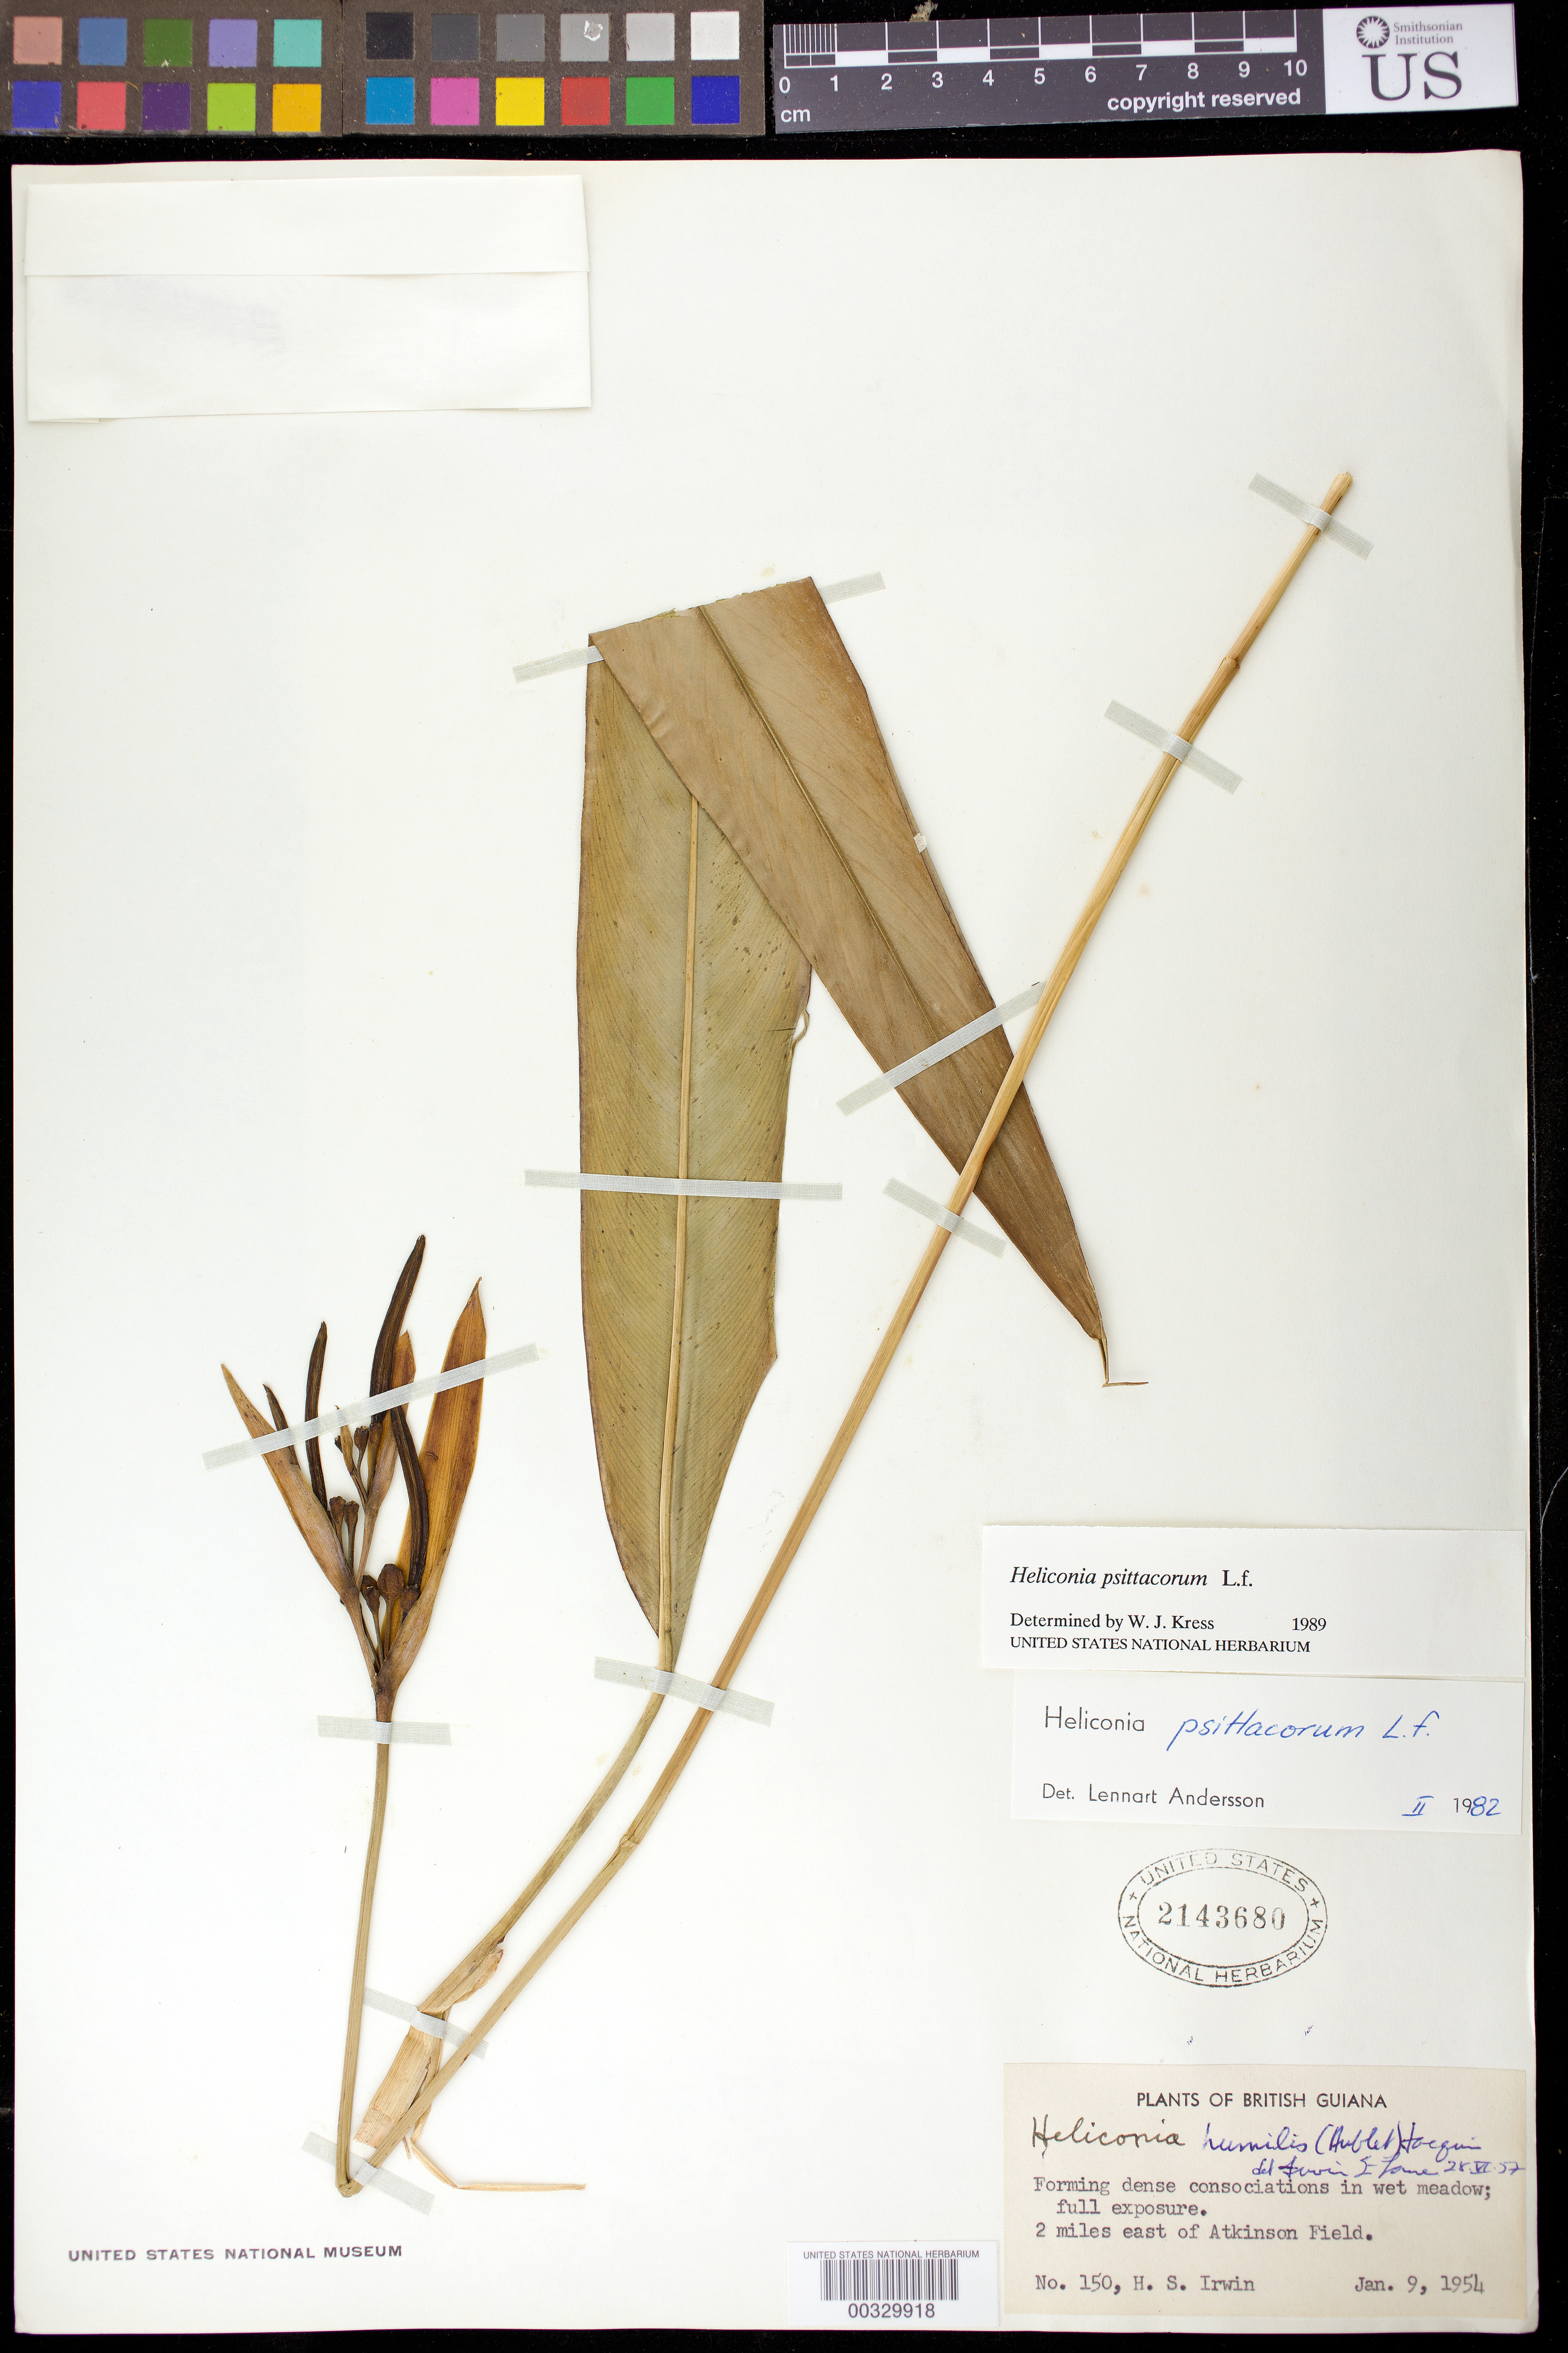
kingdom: Plantae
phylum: Tracheophyta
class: Liliopsida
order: Zingiberales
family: Heliconiaceae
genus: Heliconia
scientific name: Heliconia psittacorum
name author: L. f.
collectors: H. Irwin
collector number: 150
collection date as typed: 09 Jan 1954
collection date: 1954-01-09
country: Guyana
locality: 2 miles e of atkinson field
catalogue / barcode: US 2143680